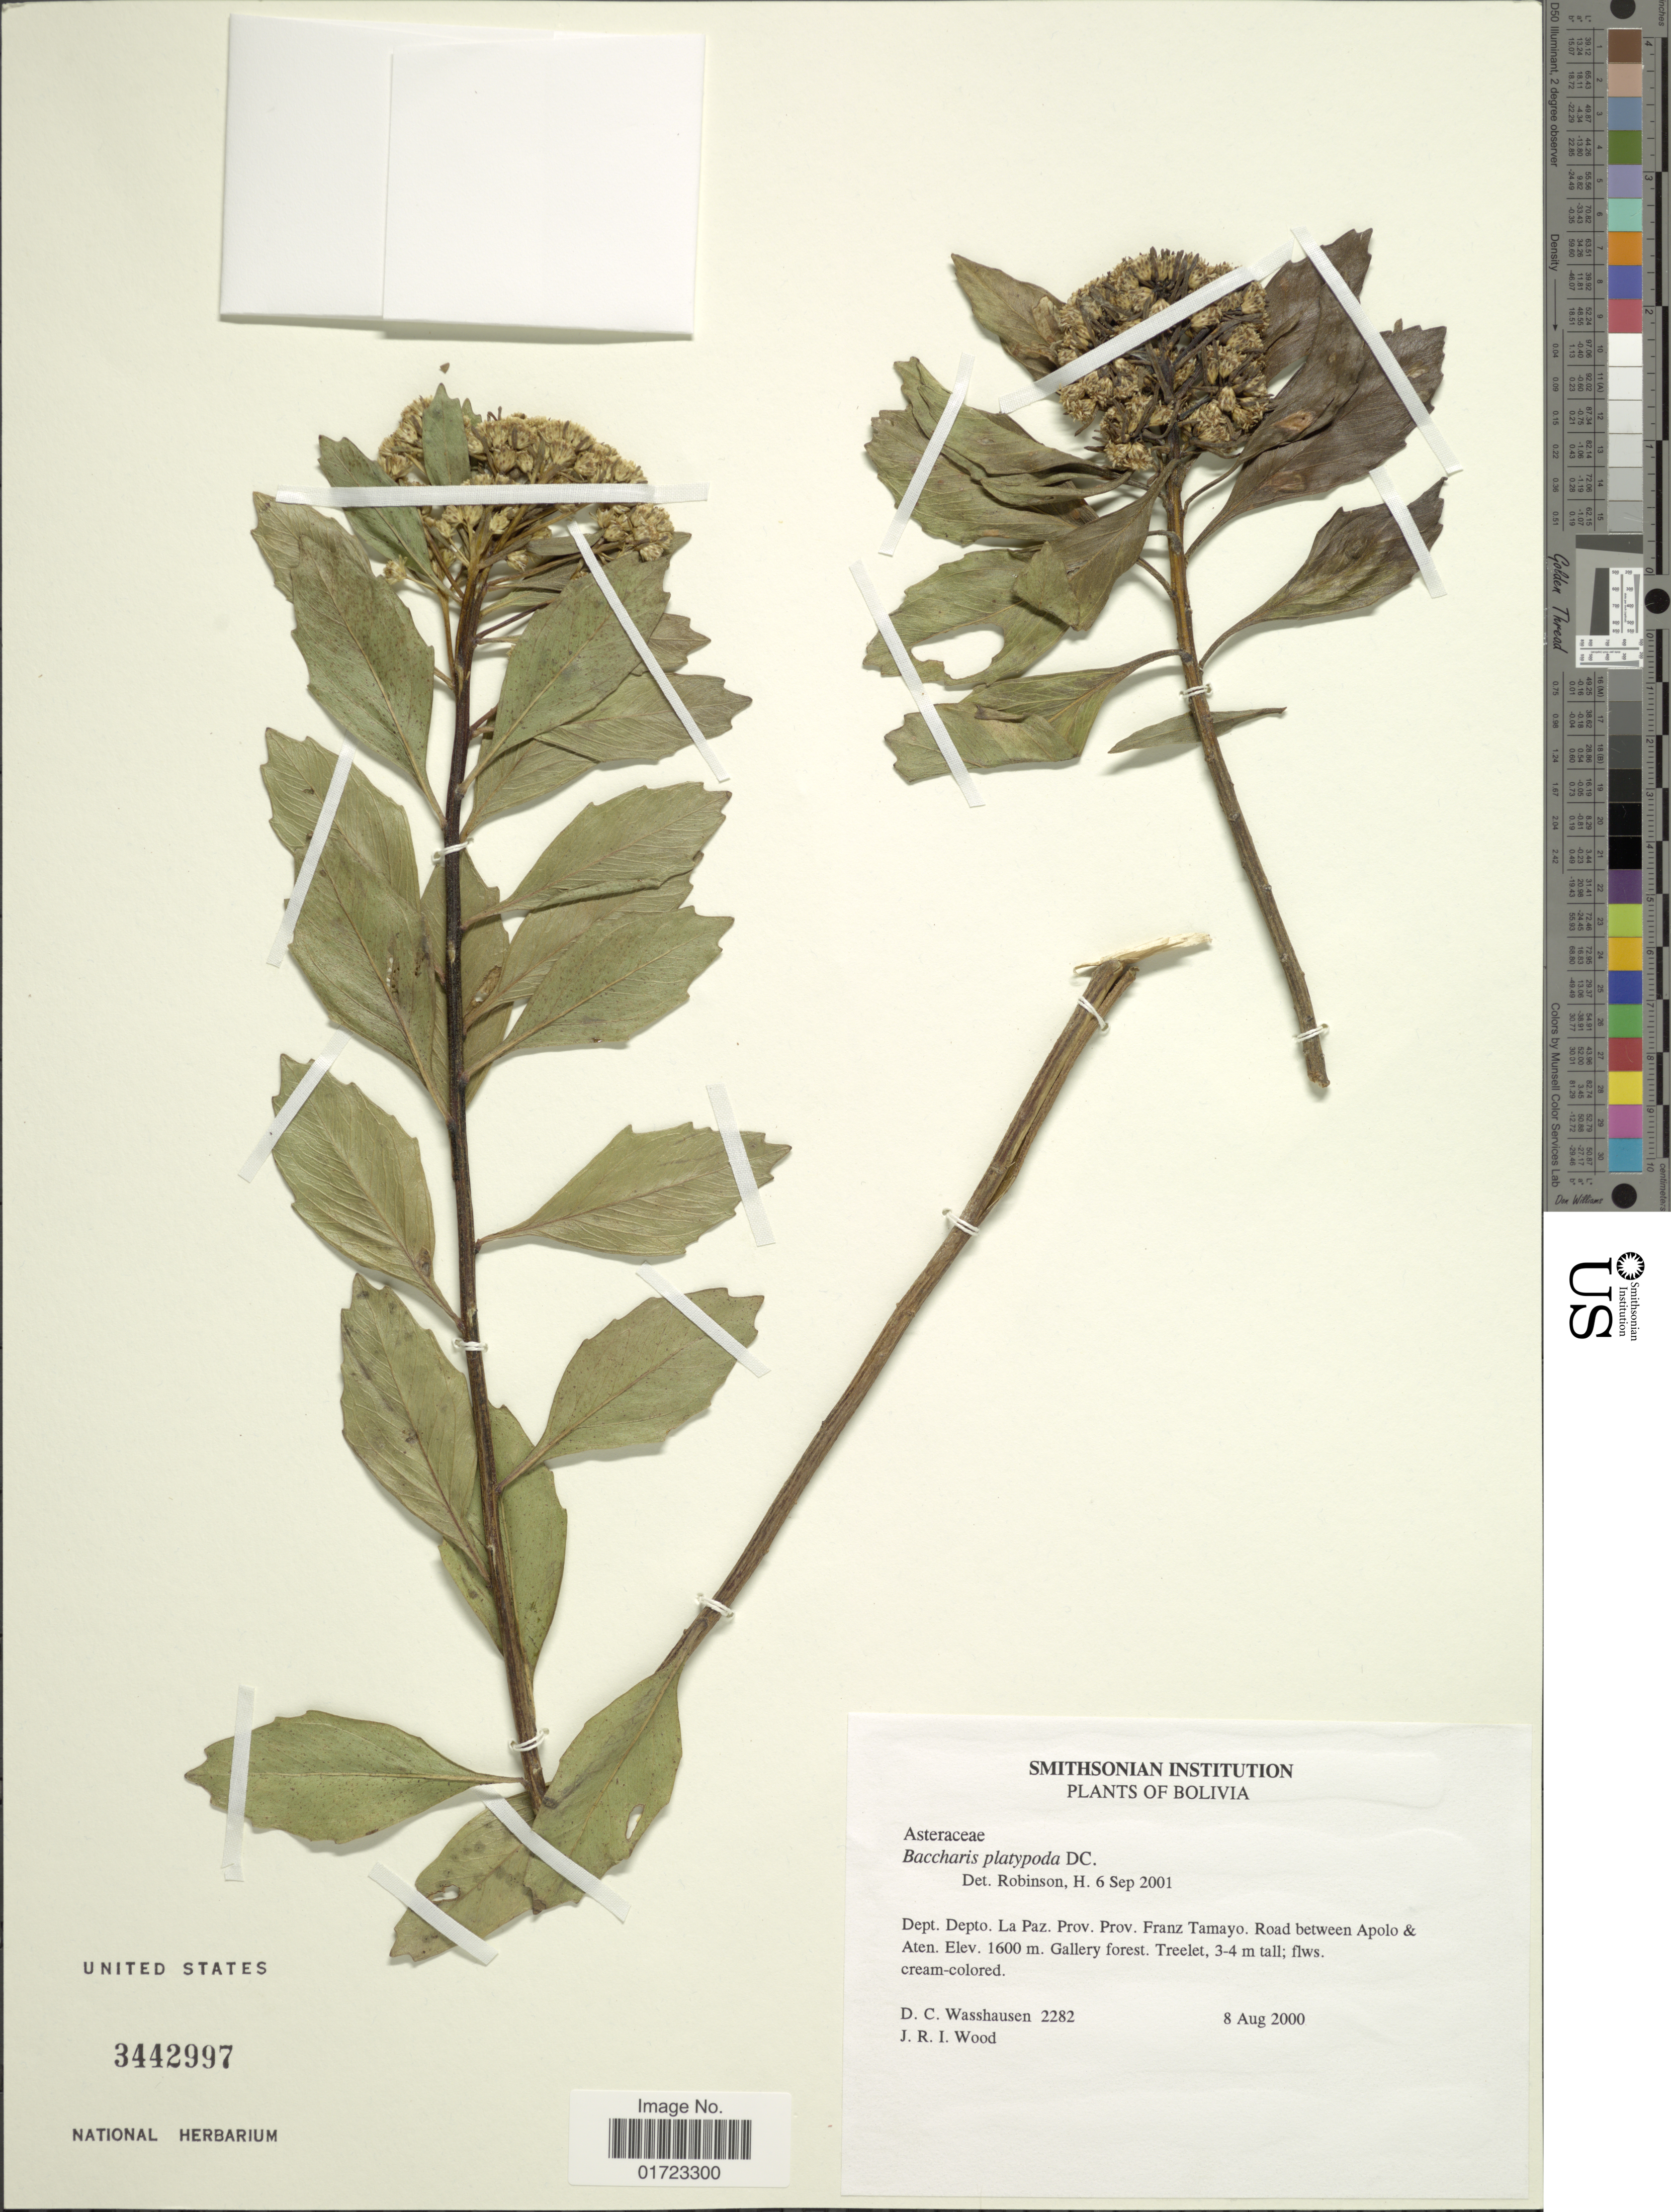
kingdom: Plantae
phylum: Tracheophyta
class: Magnoliopsida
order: Asterales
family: Asteraceae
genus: Baccharis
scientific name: Baccharis platypoda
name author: DC.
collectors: D. C. Wasshausen & J. R. I. Wood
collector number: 2282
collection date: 2000-08-08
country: Bolivia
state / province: La Paz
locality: Dept. Depto, La Paz. Prov. Tamayo. Road between Apolo & Aten.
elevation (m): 1600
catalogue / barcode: US 3442997